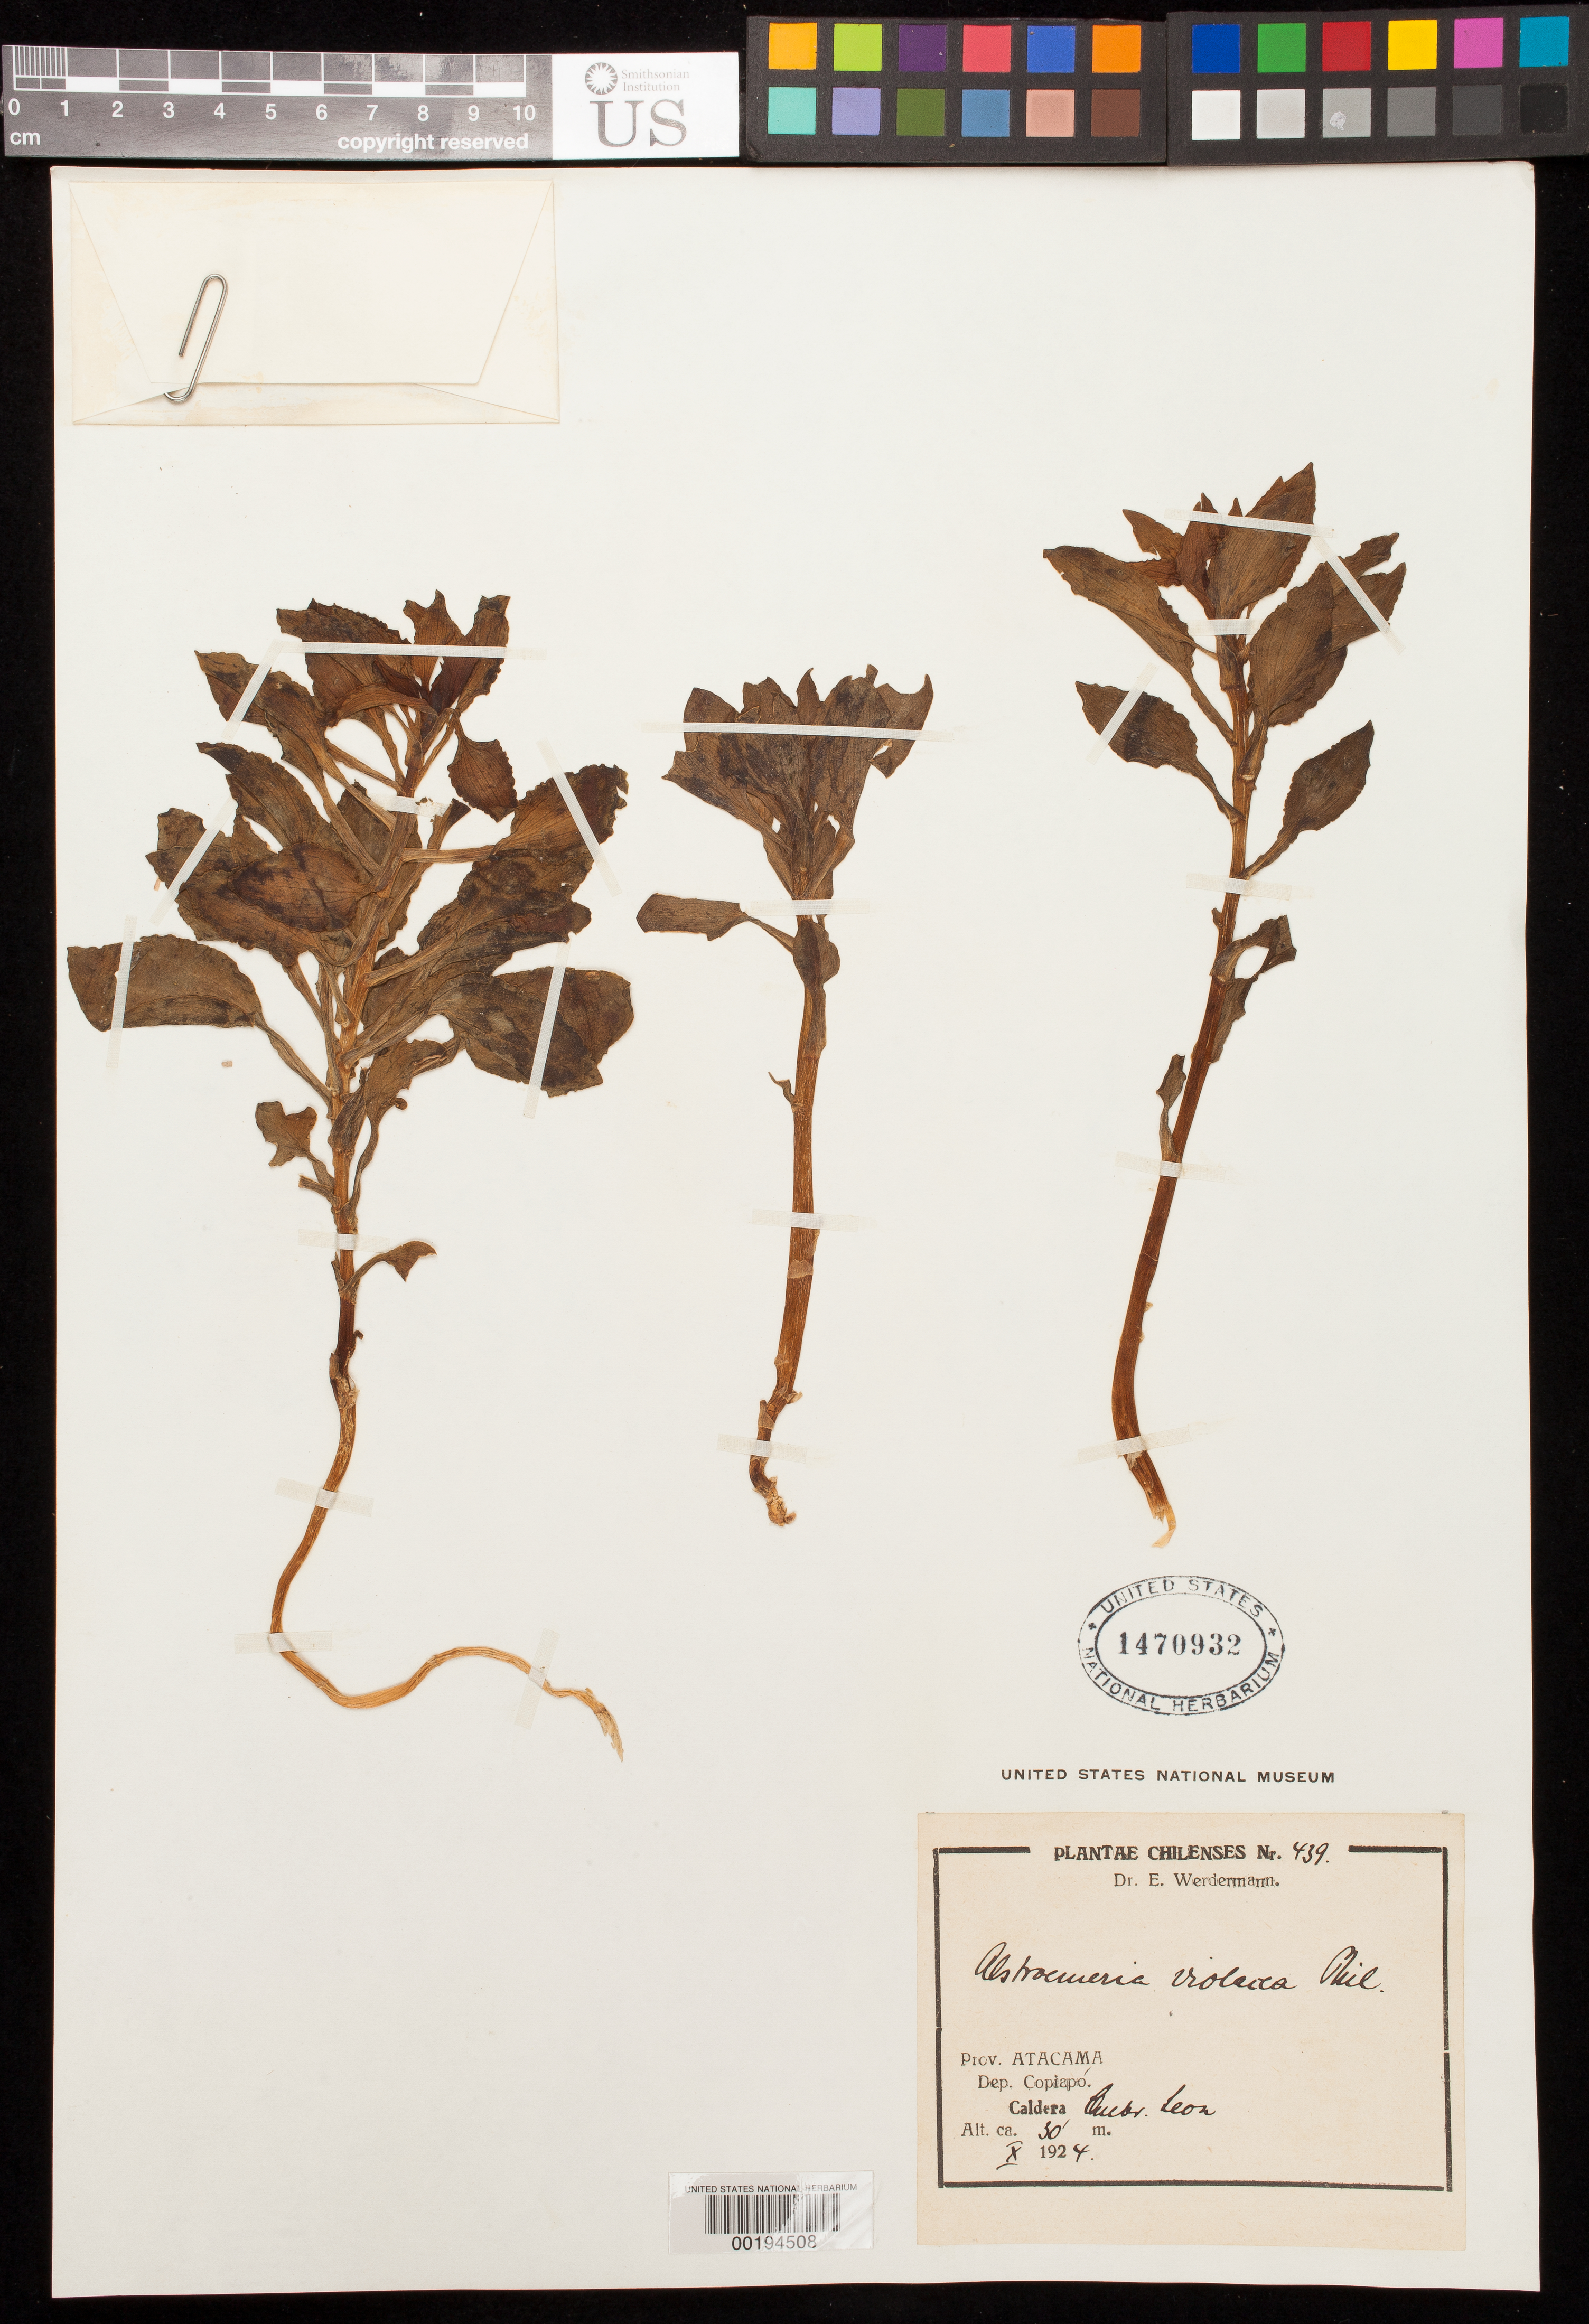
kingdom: Plantae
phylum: Tracheophyta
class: Liliopsida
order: Liliales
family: Alstroemeriaceae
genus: Alstroemeria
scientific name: Alstroemeria violacea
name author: Phil.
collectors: E. Werdermann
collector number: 439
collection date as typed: Oct 1924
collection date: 1924-10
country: Chile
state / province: Atacama (III)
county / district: Copiapó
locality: Caldera; quebr. leon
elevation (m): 30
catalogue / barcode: US 1470932